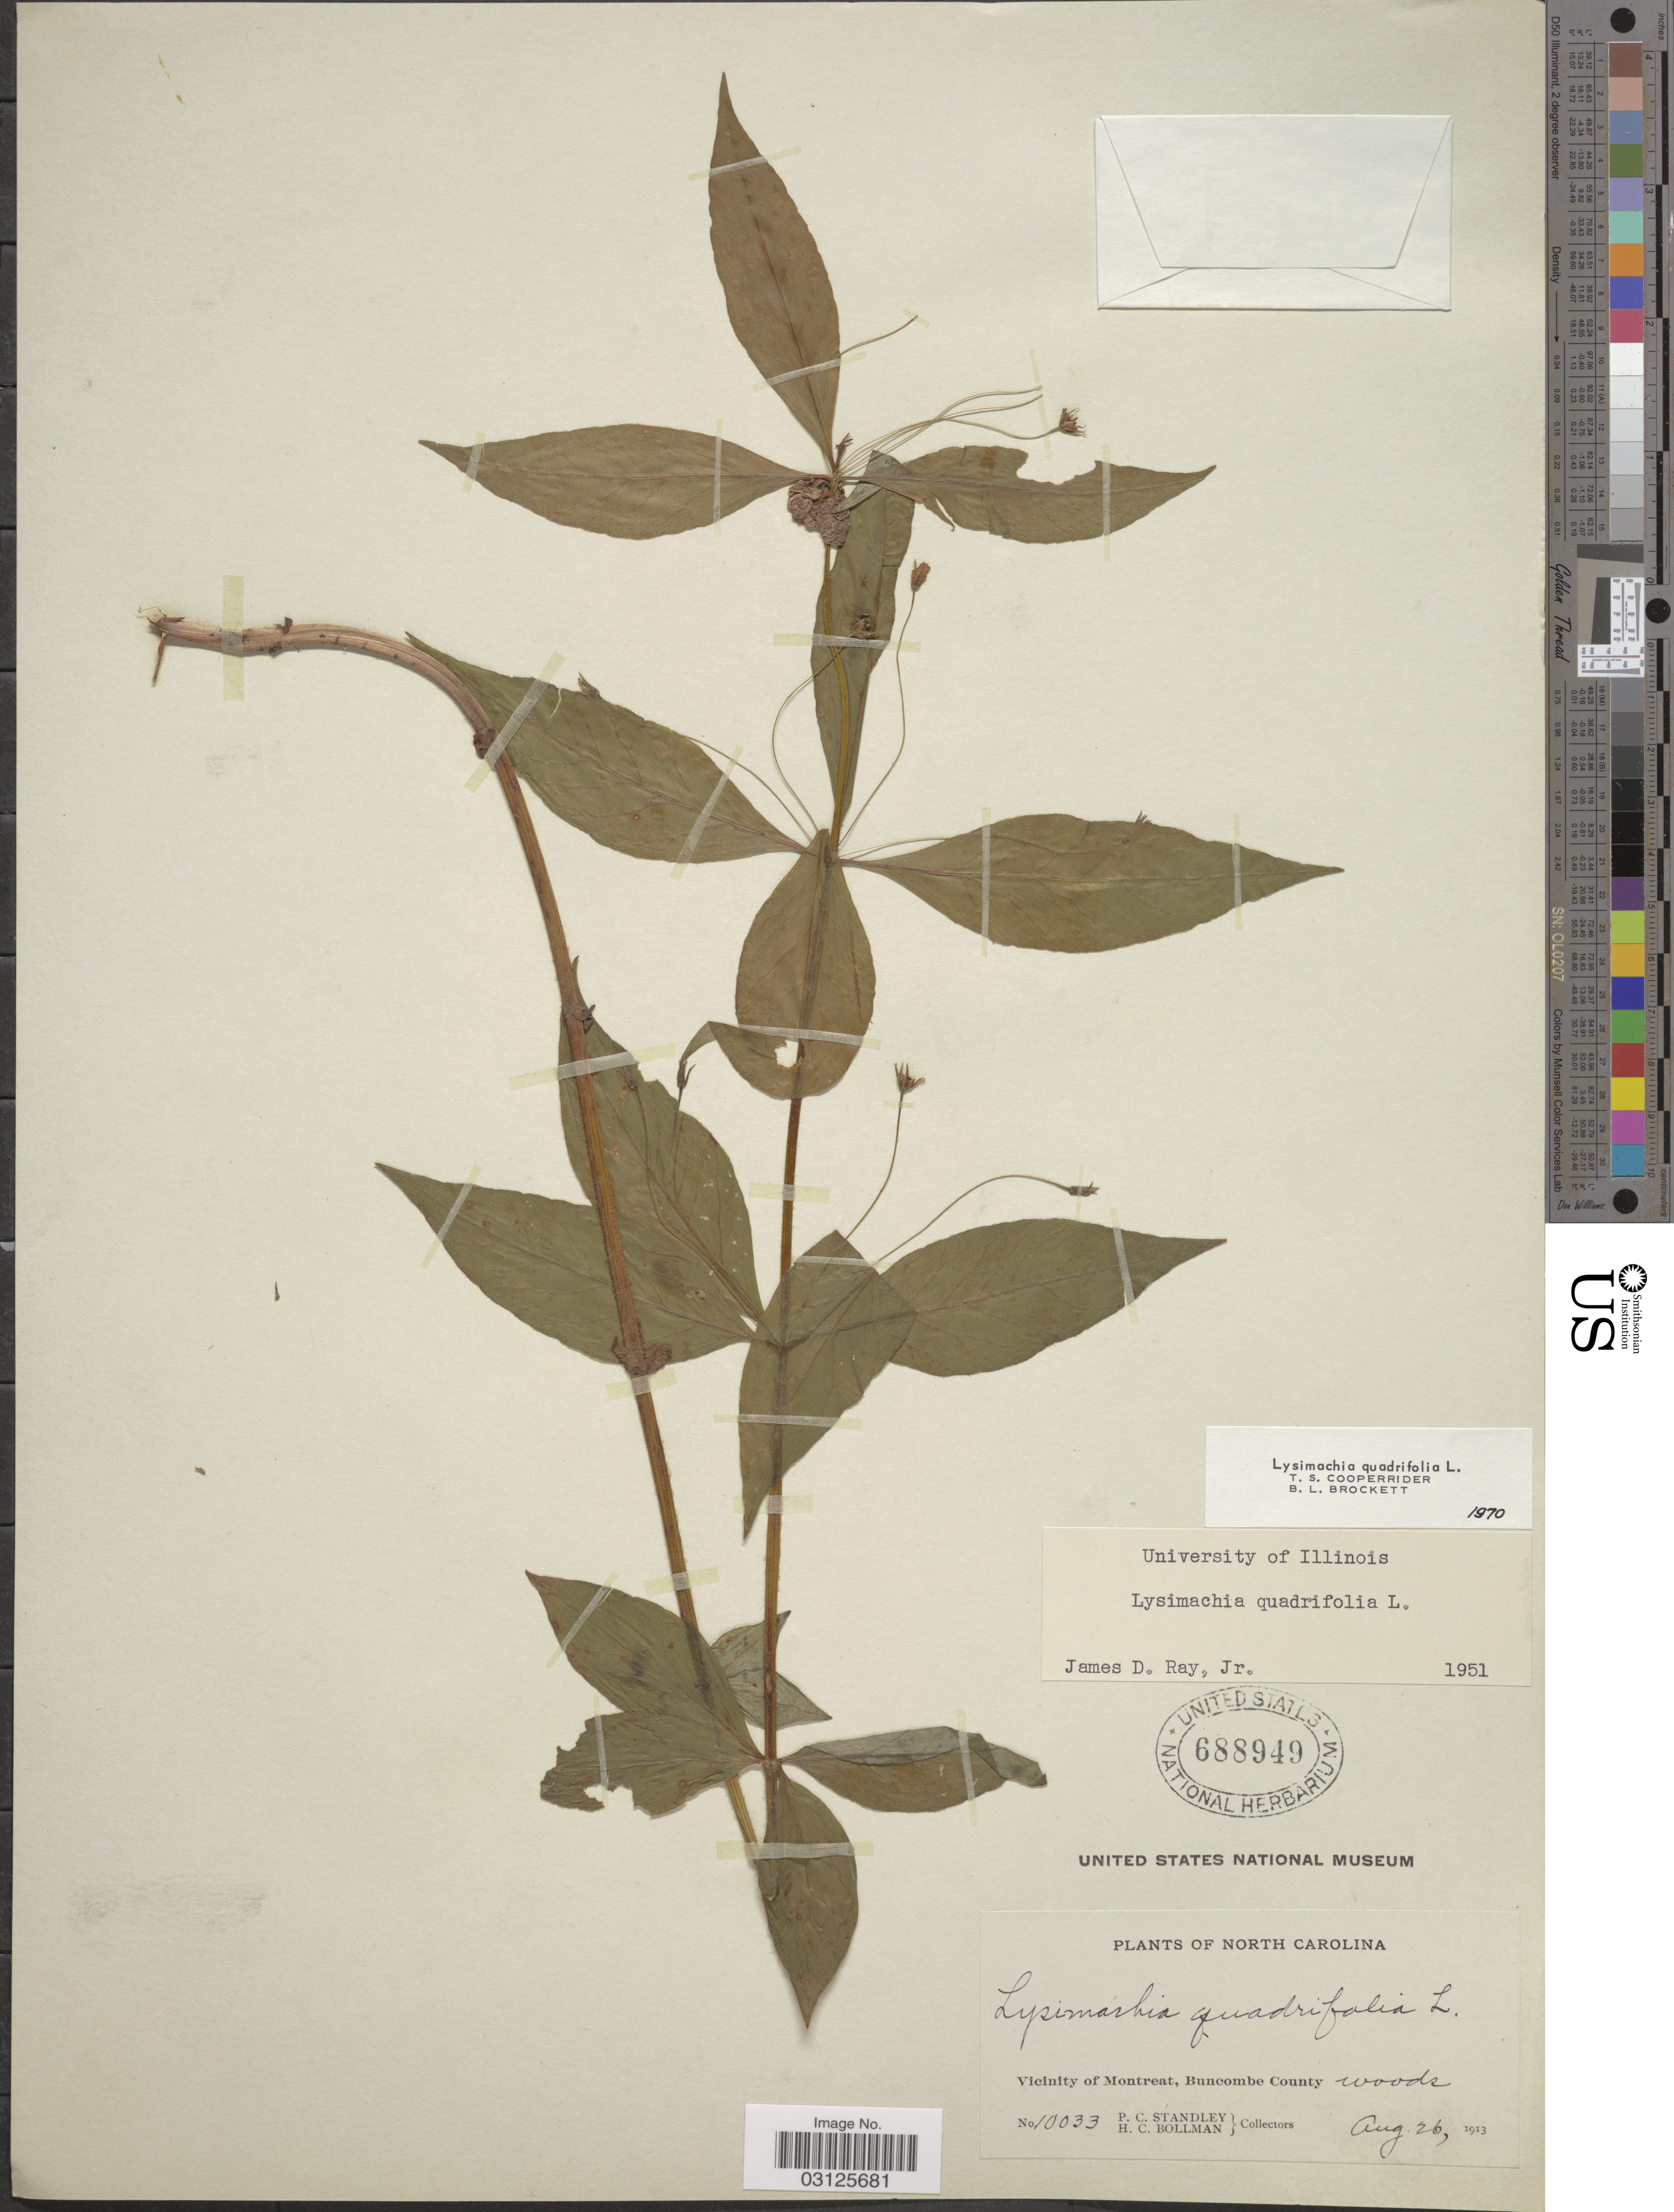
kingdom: Plantae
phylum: Tracheophyta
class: Magnoliopsida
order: Ericales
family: Primulaceae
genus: Lysimachia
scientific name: Lysimachia quadrifolia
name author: L.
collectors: P. C. Standley & H. C. Bollman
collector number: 10033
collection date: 1913-08-26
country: United States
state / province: North Carolina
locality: Vicinity of Montreat, Buncombe County.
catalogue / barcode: US 688949